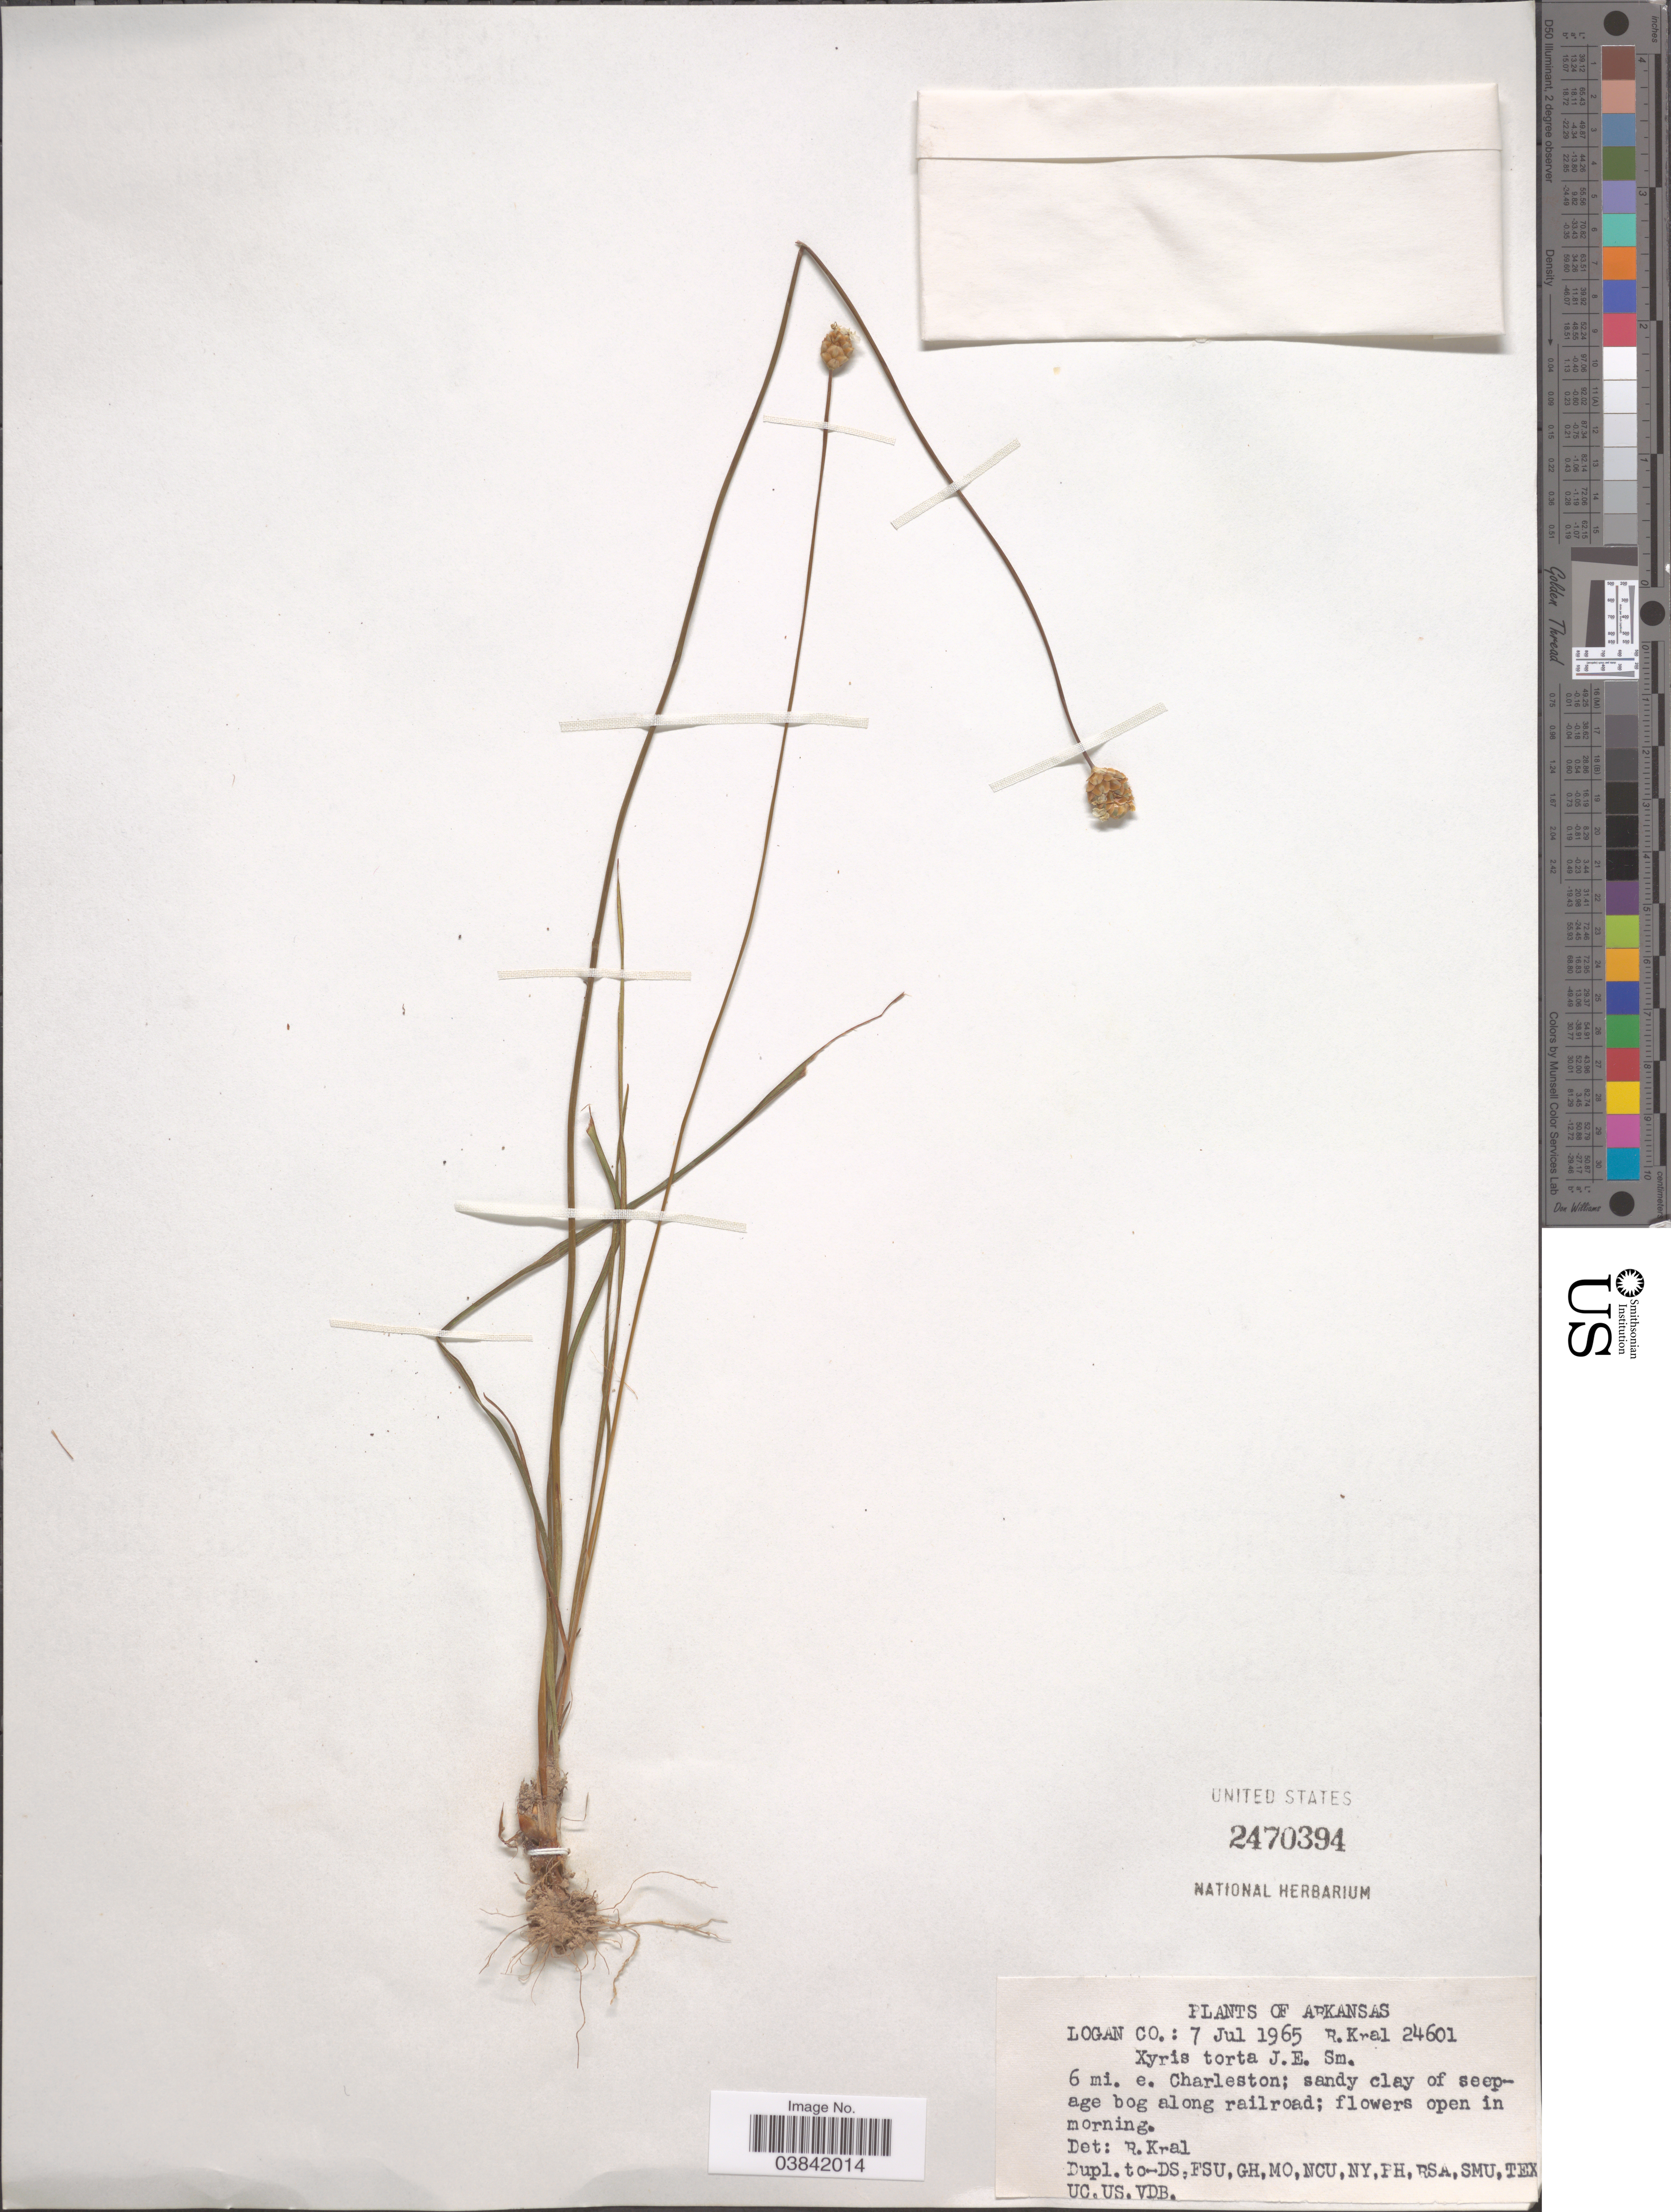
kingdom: Plantae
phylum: Tracheophyta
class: Liliopsida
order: Poales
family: Xyridaceae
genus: Xyris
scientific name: Xyris torta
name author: Sm.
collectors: R. Kral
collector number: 24601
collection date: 1965-07-07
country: United States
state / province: Arkansas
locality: Logan Co.: 6 mi. e. Charleston.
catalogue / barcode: US 2470394